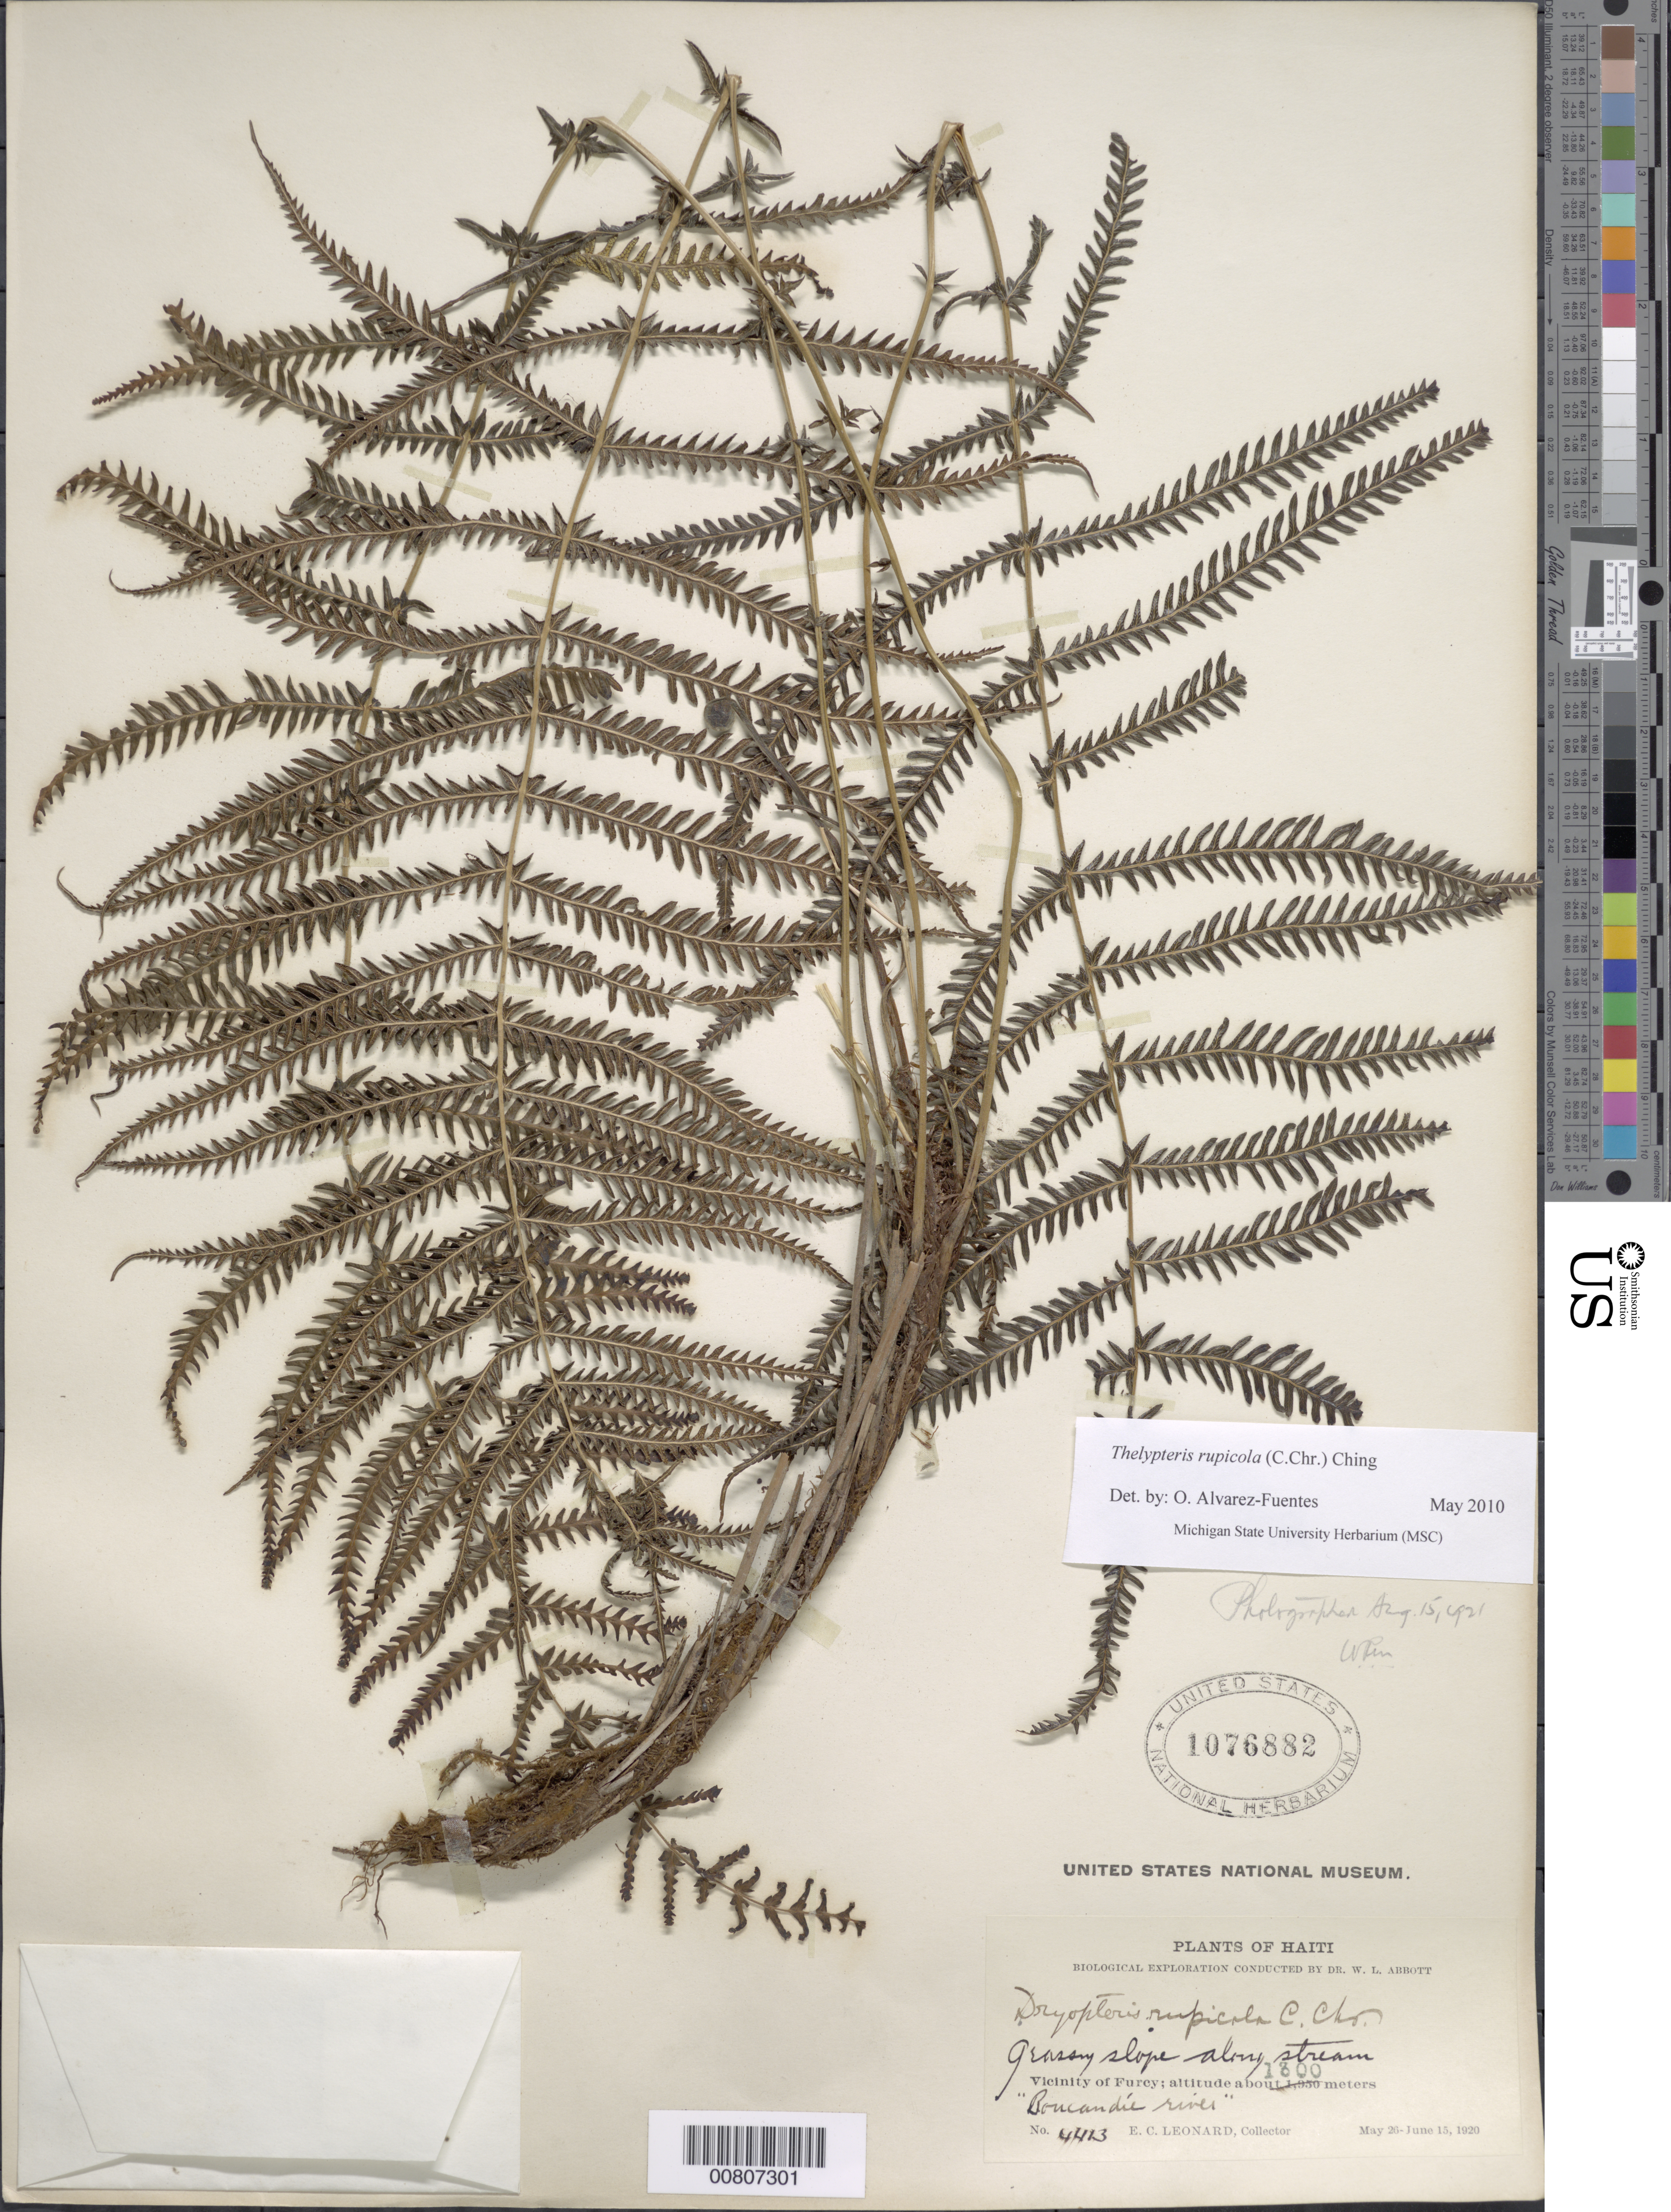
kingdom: Plantae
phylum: Tracheophyta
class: Polypodiopsida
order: Polypodiales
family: Thelypteridaceae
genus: Amauropelta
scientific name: Amauropelta rupicola (C. Chr.) comb. nov., ined 2015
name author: (C. Chr.)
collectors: E. C. Leonard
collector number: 4413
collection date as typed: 26 May 1920 to 15 Jun 1920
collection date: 1920-05-26/1920-06-15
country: Haiti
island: Hispaniola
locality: Furcy vicinity, "Boucandie River"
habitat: Grassy slope along stream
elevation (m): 1300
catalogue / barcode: US 1076882